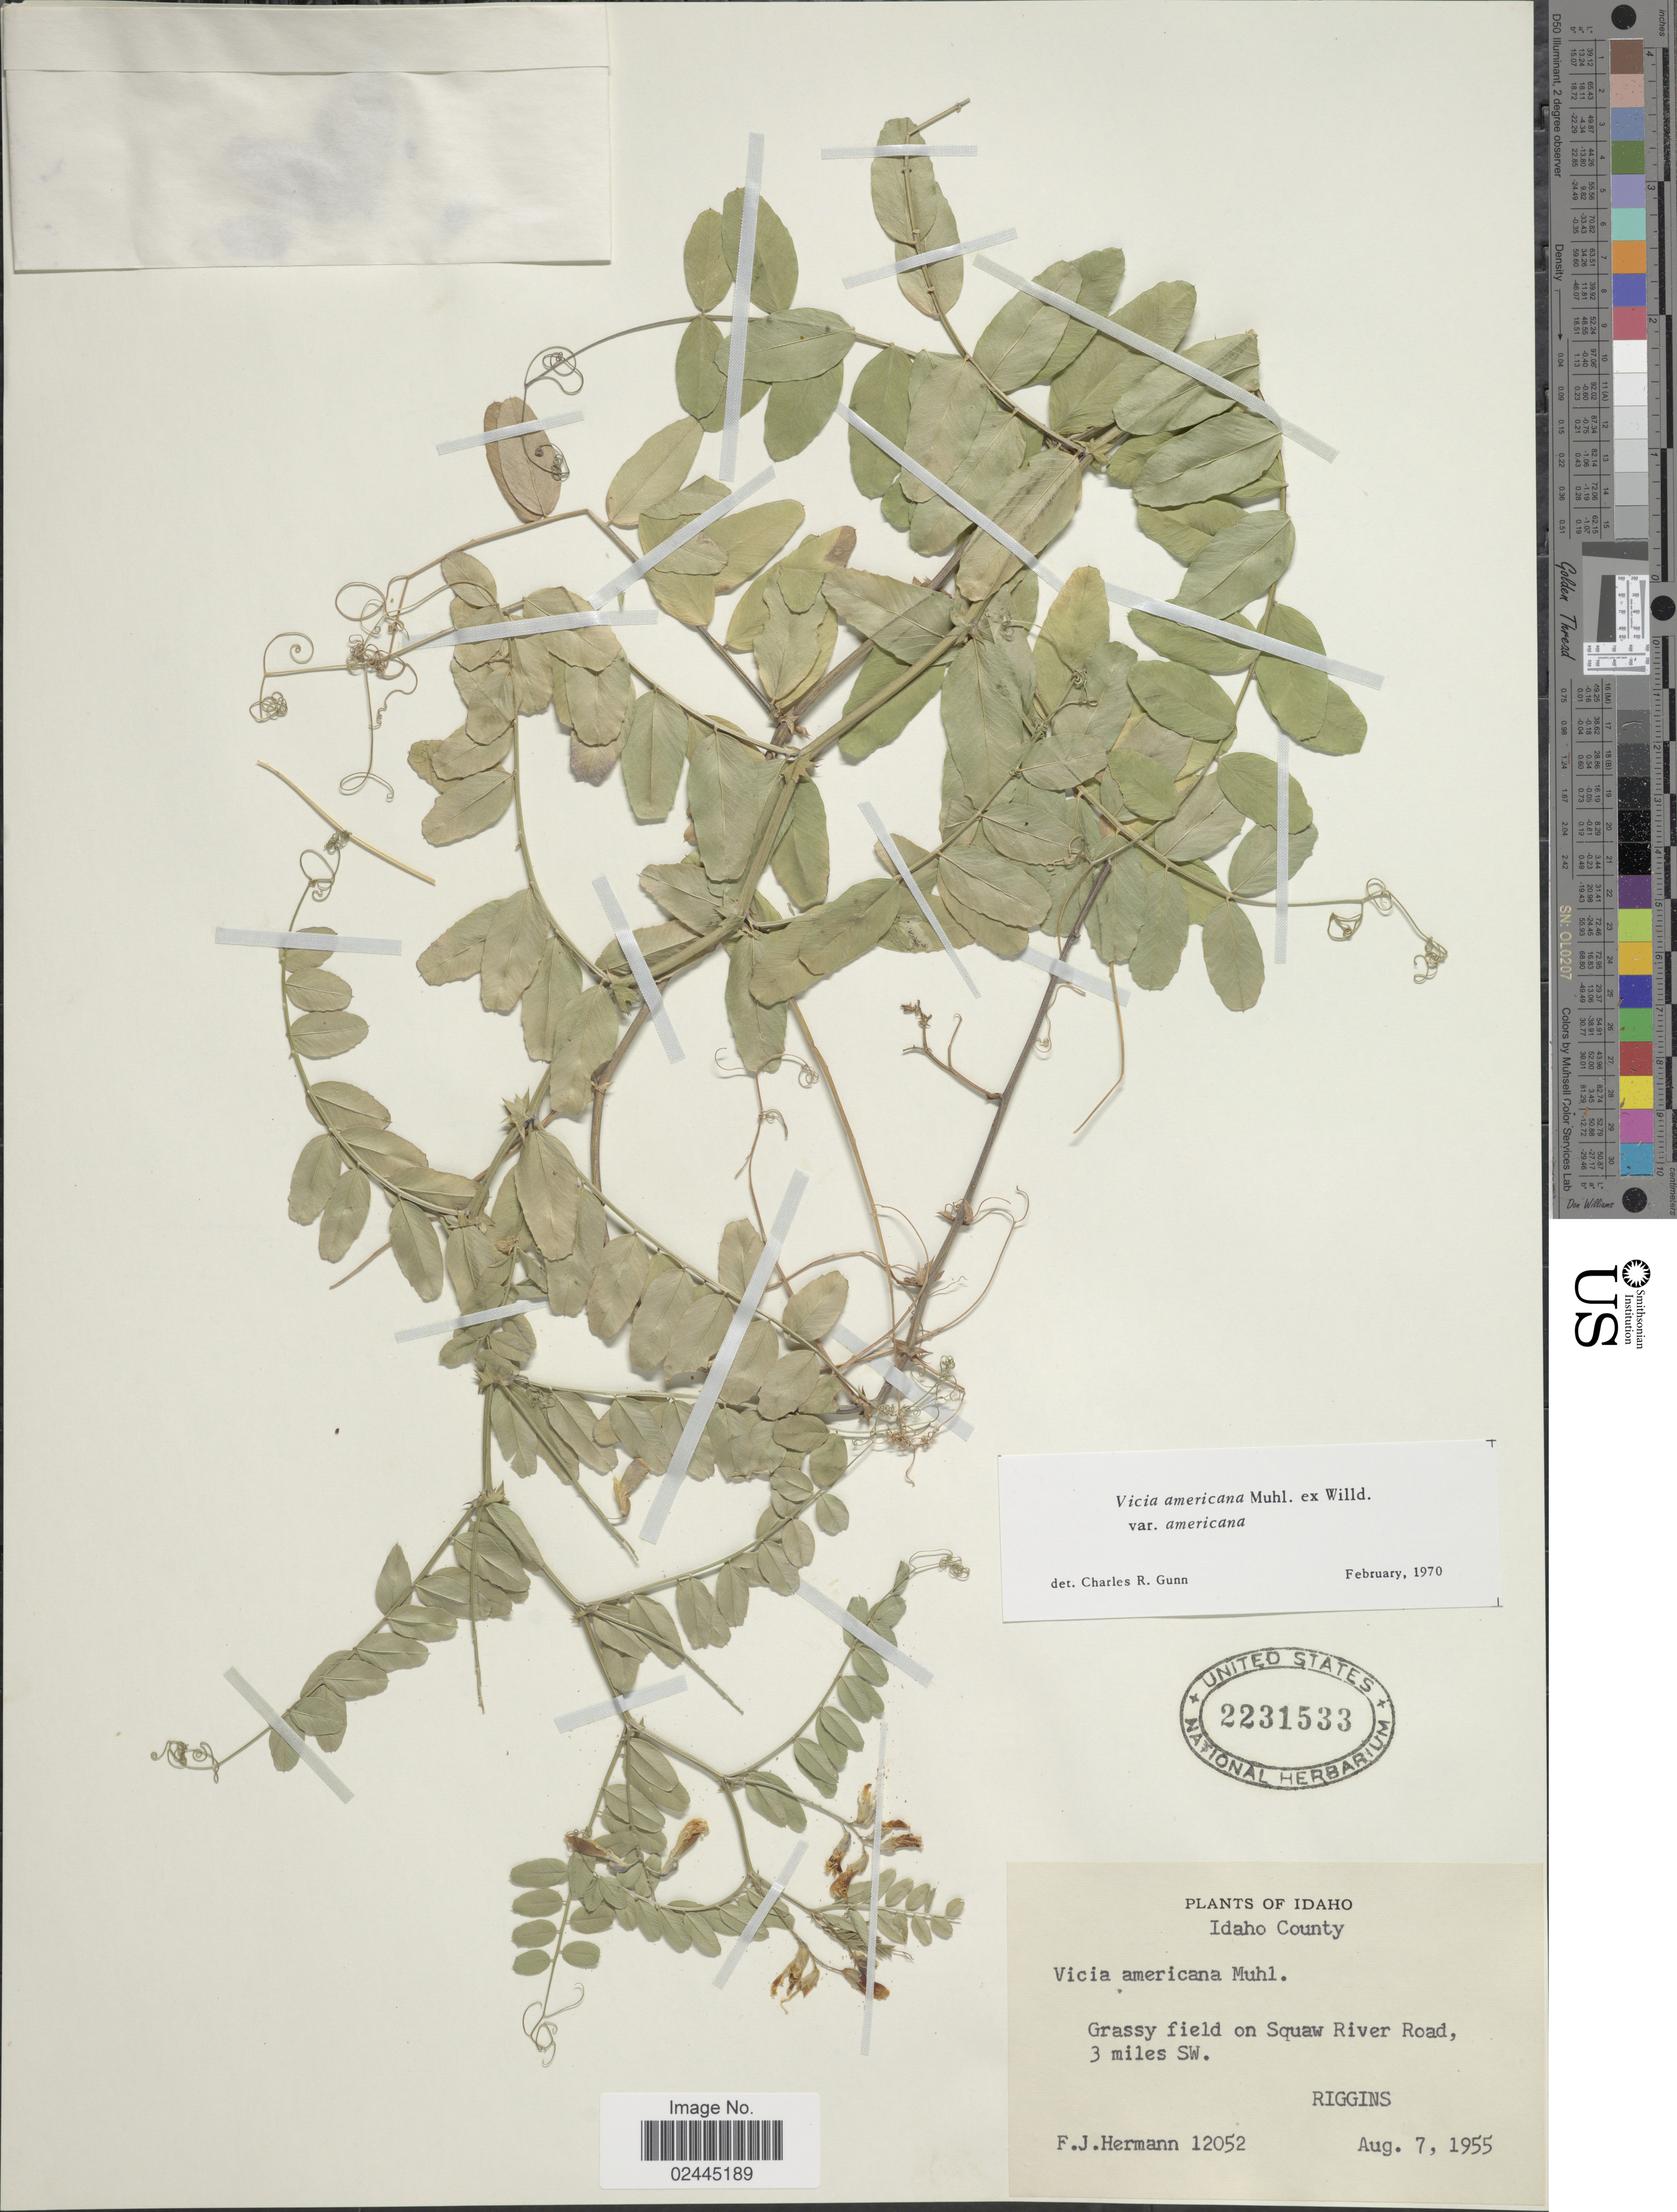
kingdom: Plantae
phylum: Tracheophyta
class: Magnoliopsida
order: Fabales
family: Fabaceae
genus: Vicia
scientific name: Vicia americana var. americana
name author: Muhl. ex Willd.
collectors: F. J. Hermann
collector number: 12052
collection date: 1955-08-07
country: United States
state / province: Idaho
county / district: Idaho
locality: Grassy field on Squaw River Road, 3 miles SW. Riggins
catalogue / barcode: US 2231533